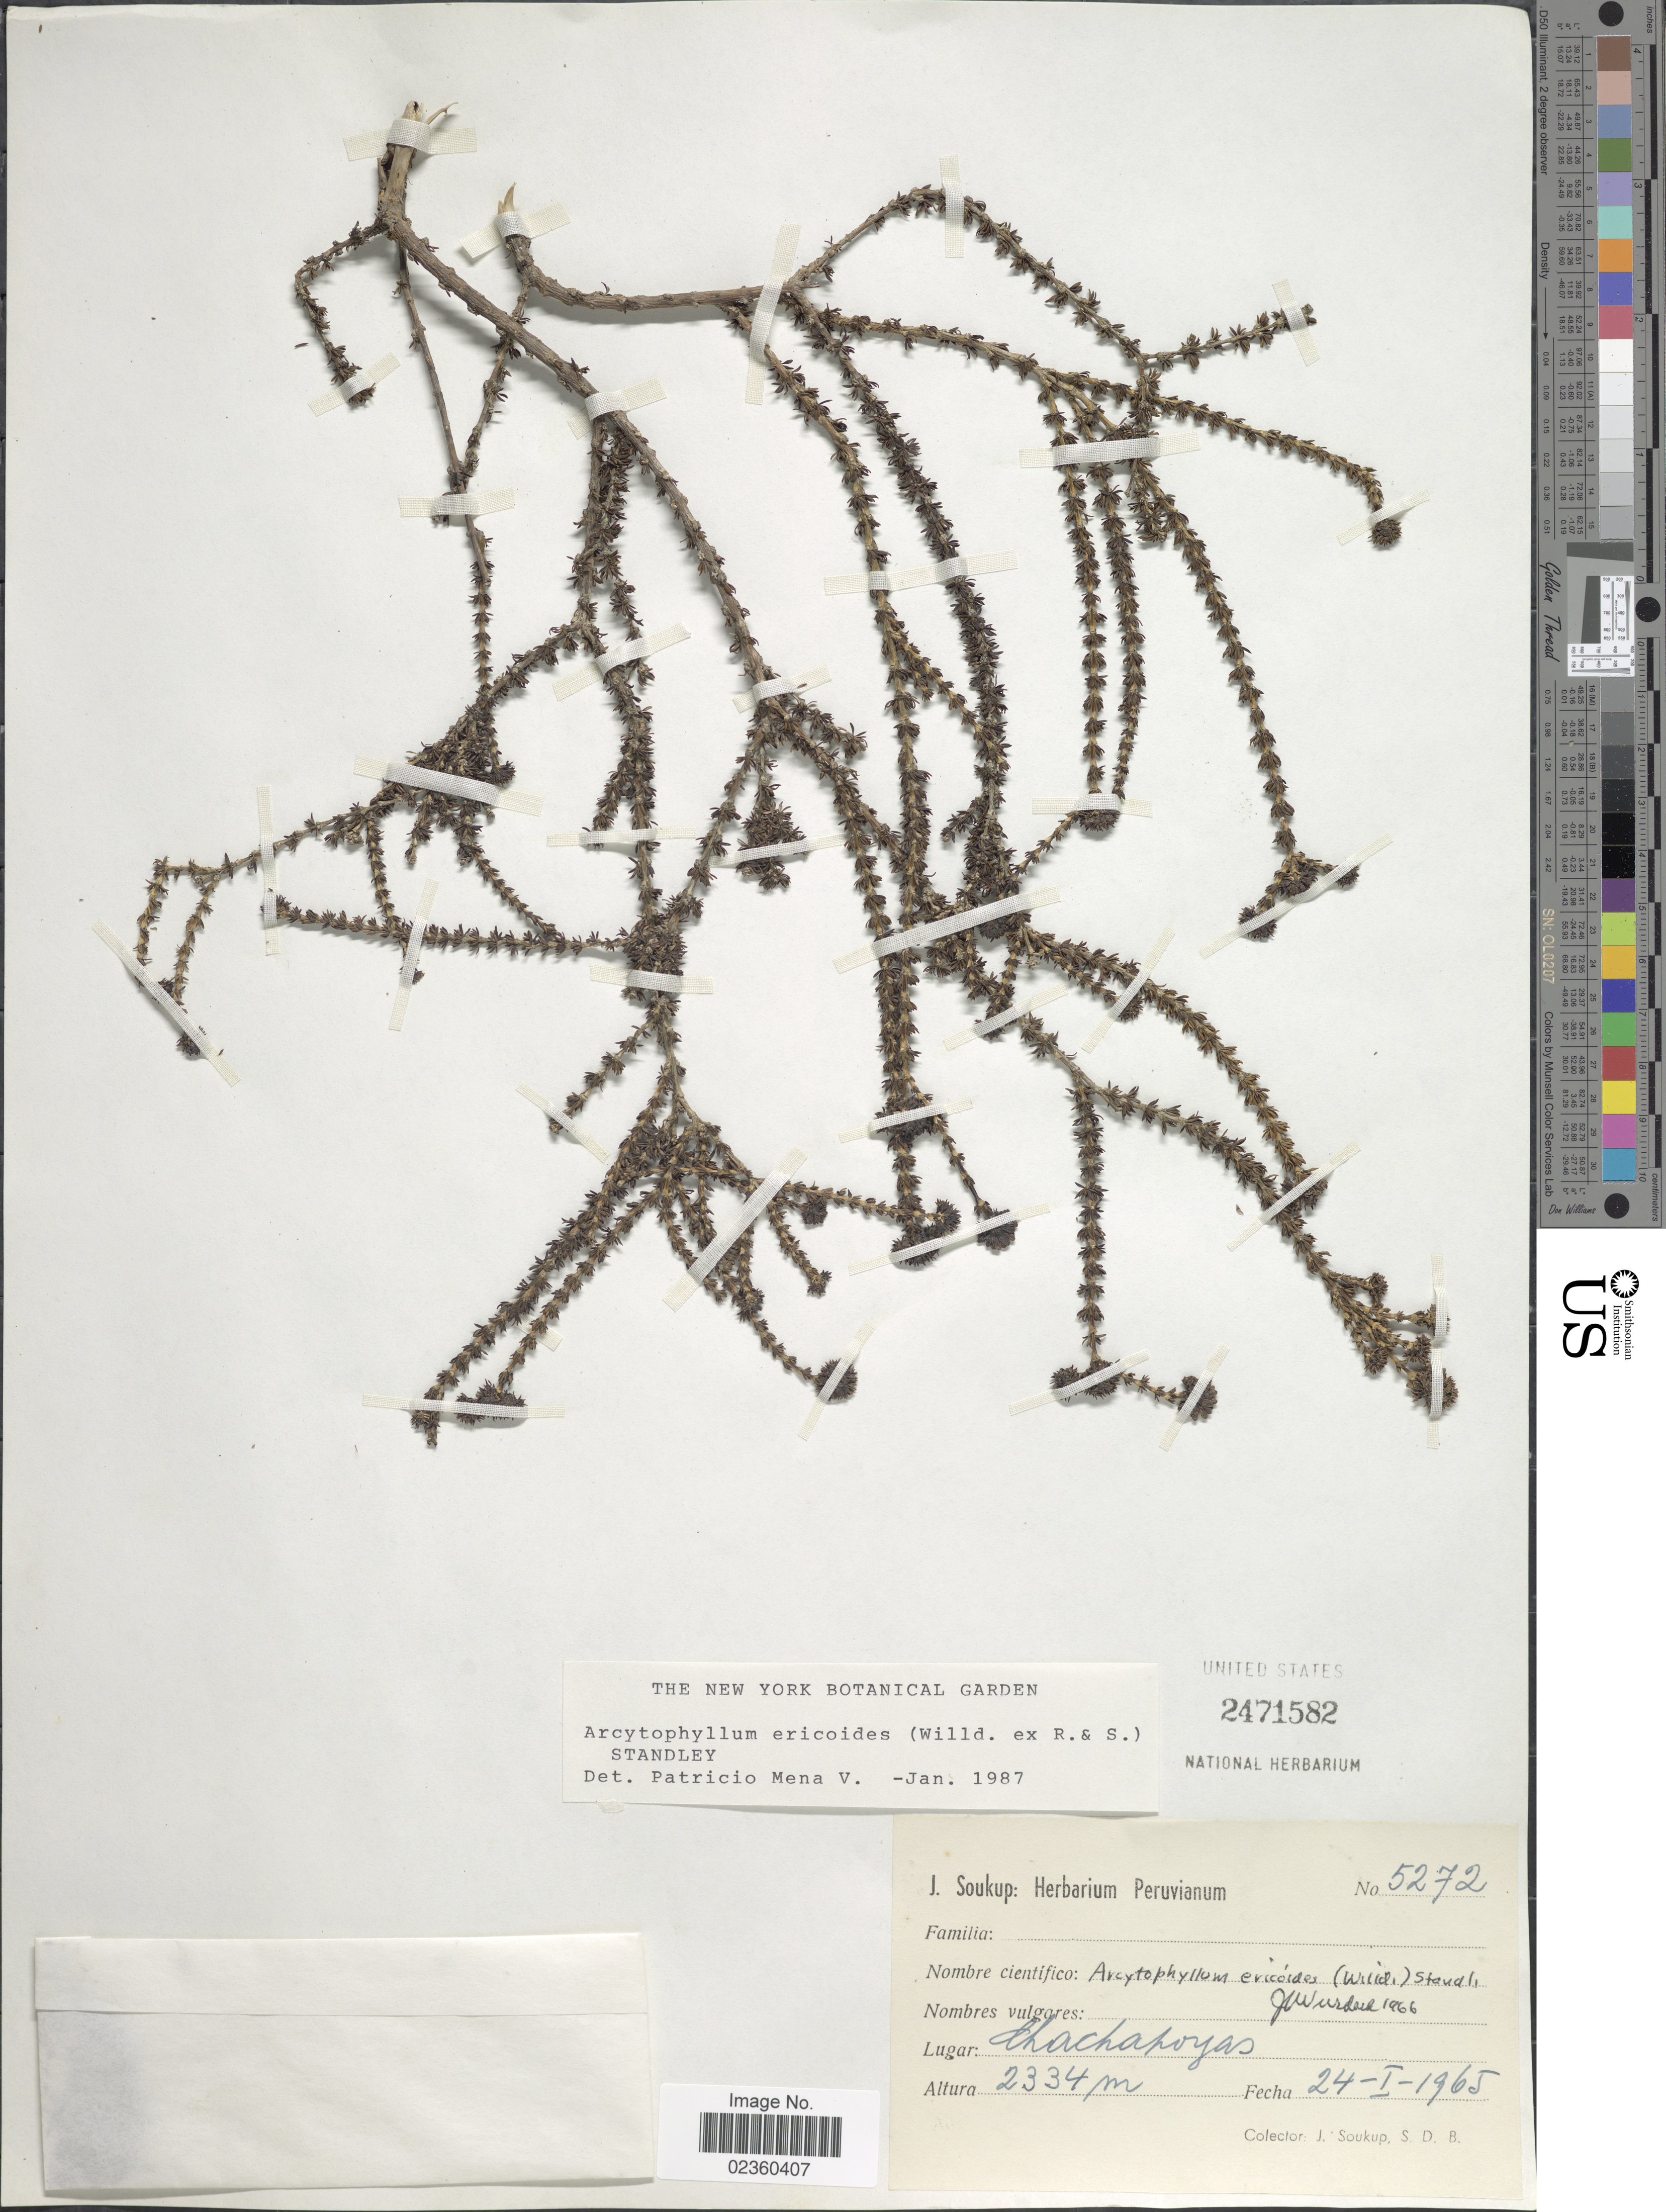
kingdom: Plantae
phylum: Tracheophyta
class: Magnoliopsida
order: Gentianales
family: Rubiaceae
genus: Arcytophyllum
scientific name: Arcytophyllum ericoides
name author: (Willd. ex Roem. & Schult.) Standl.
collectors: J. Soukup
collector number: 5272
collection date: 1965-01-24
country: Peru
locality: Chachapoyas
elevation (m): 2334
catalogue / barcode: US 2471582